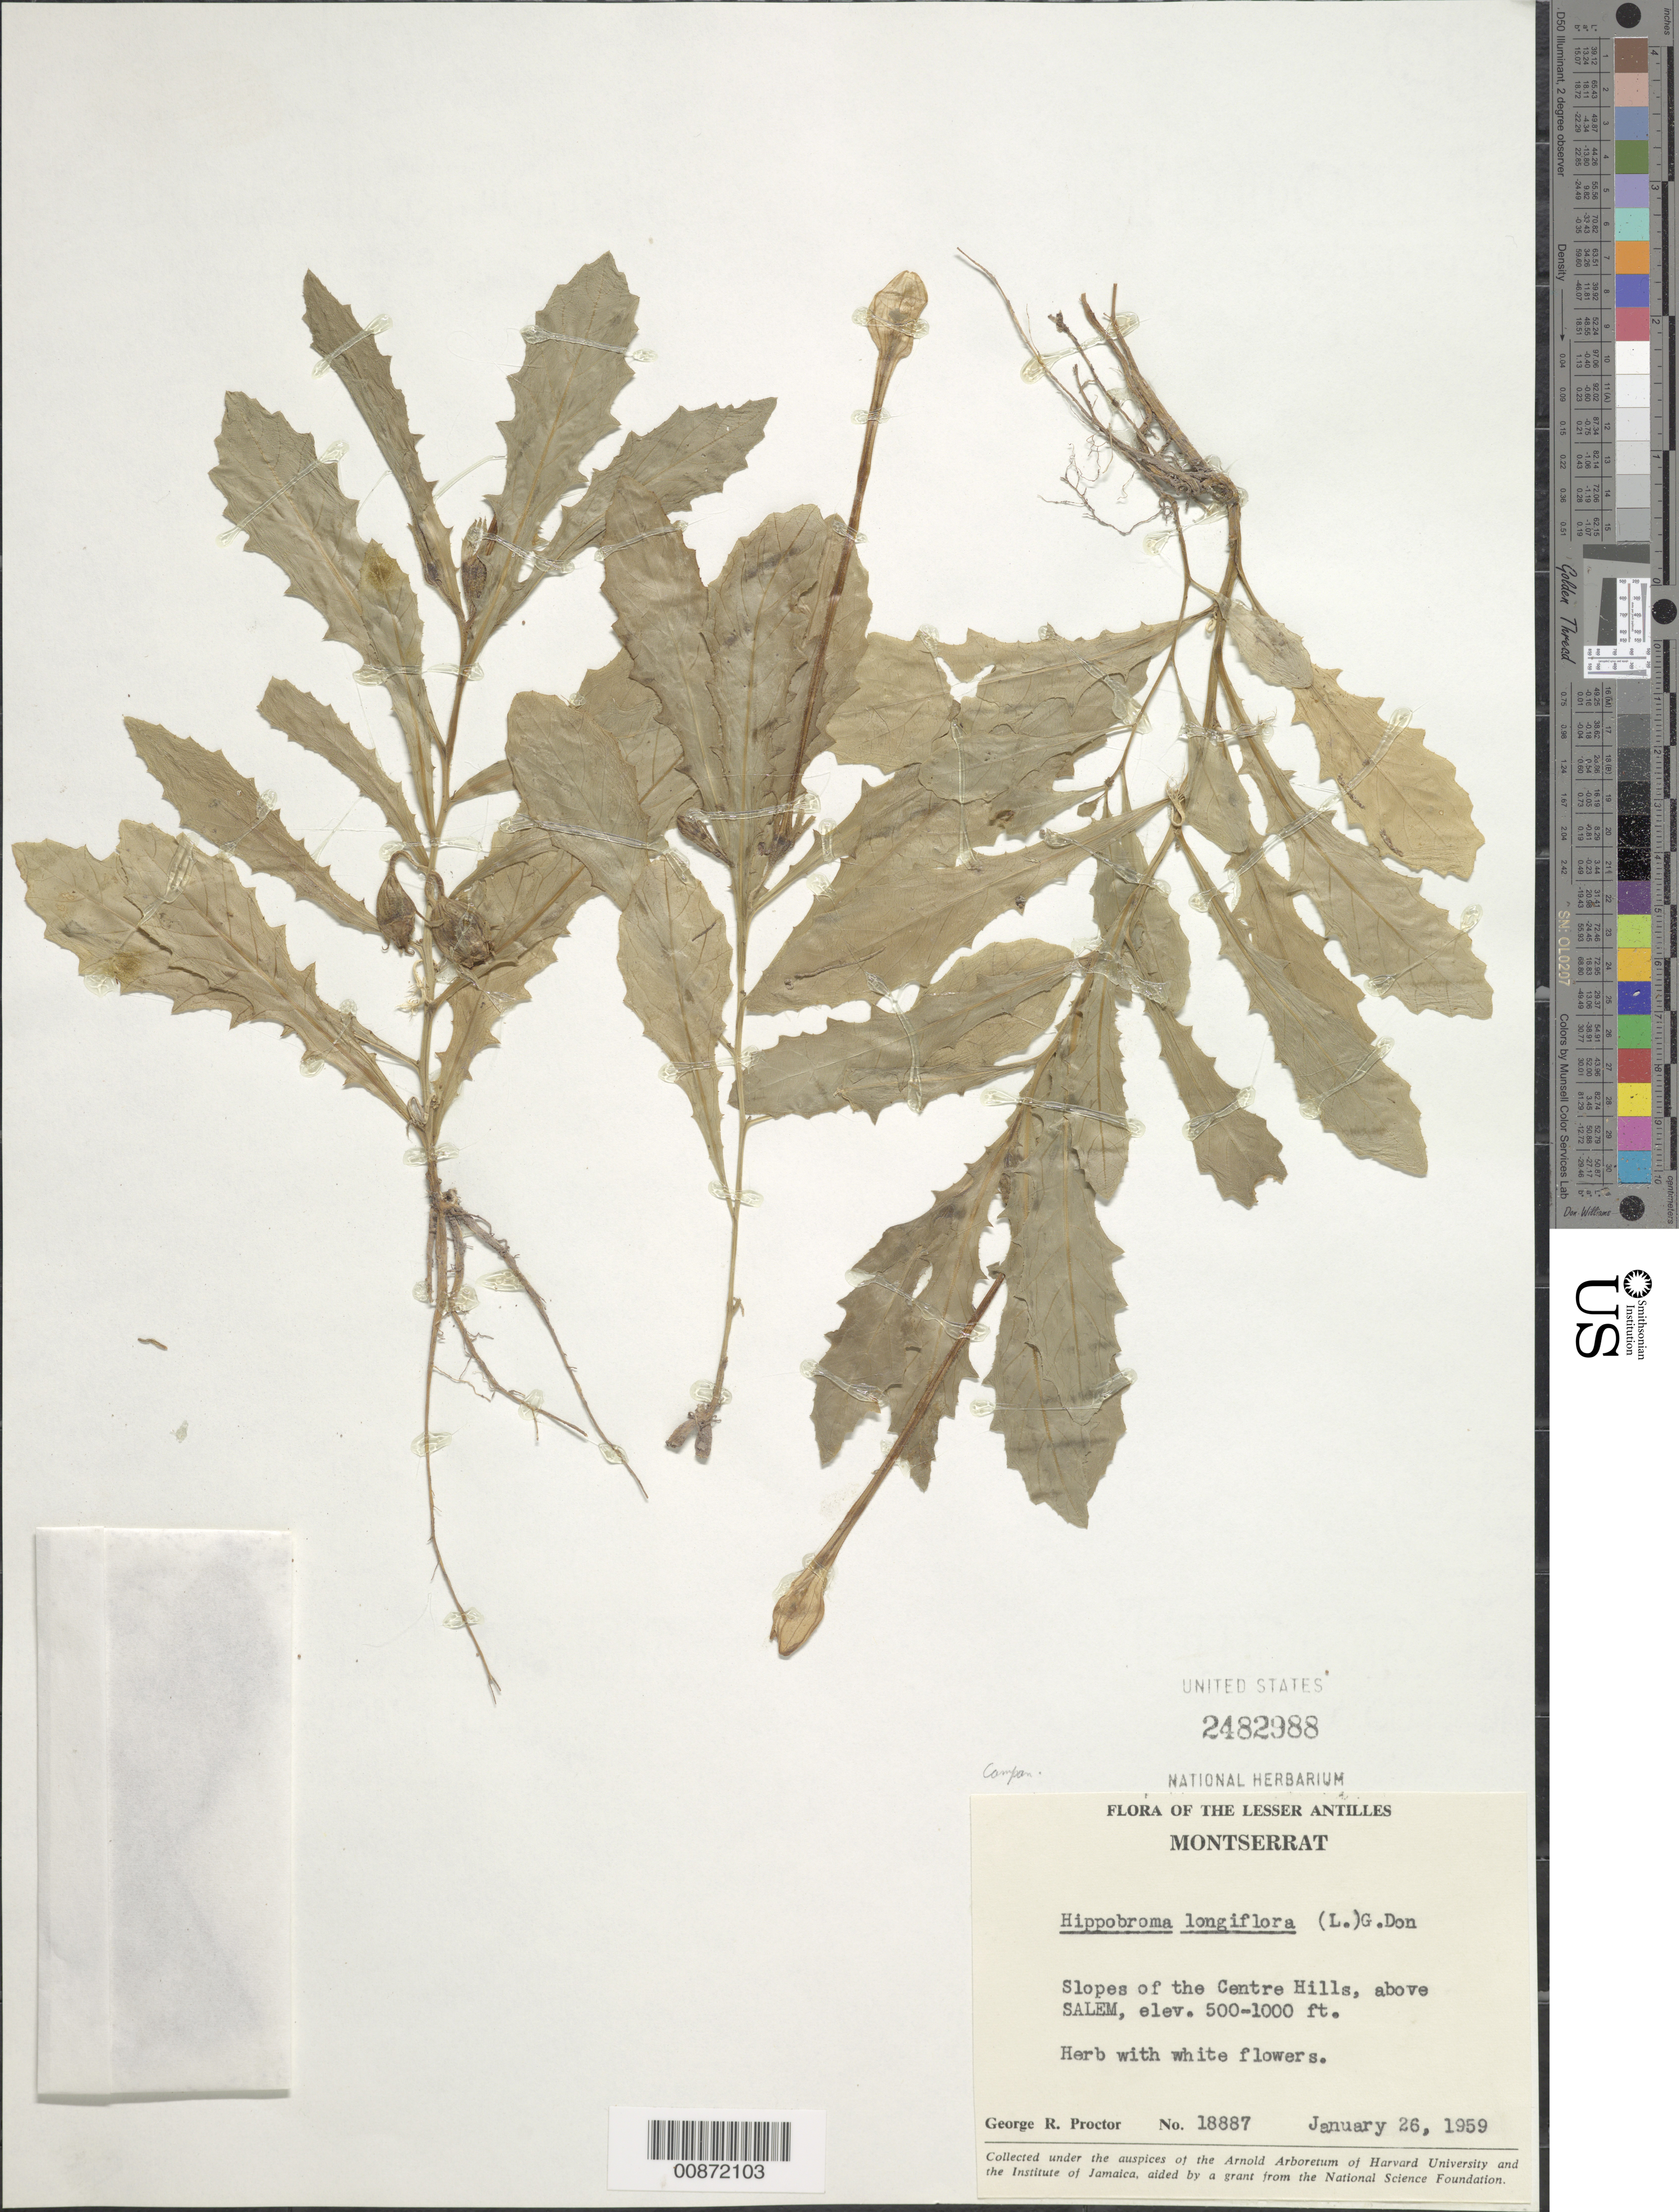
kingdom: Plantae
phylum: Tracheophyta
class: Magnoliopsida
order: Asterales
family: Campanulaceae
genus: Hippobroma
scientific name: Hippobroma longiflora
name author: (L.) G. Don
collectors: G. R. Proctor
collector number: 18887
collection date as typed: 26 Jan 1959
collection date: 1959-01-26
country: Montserrat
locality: Slopes of Centre Hills, above Salem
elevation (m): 152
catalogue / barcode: US 2482988